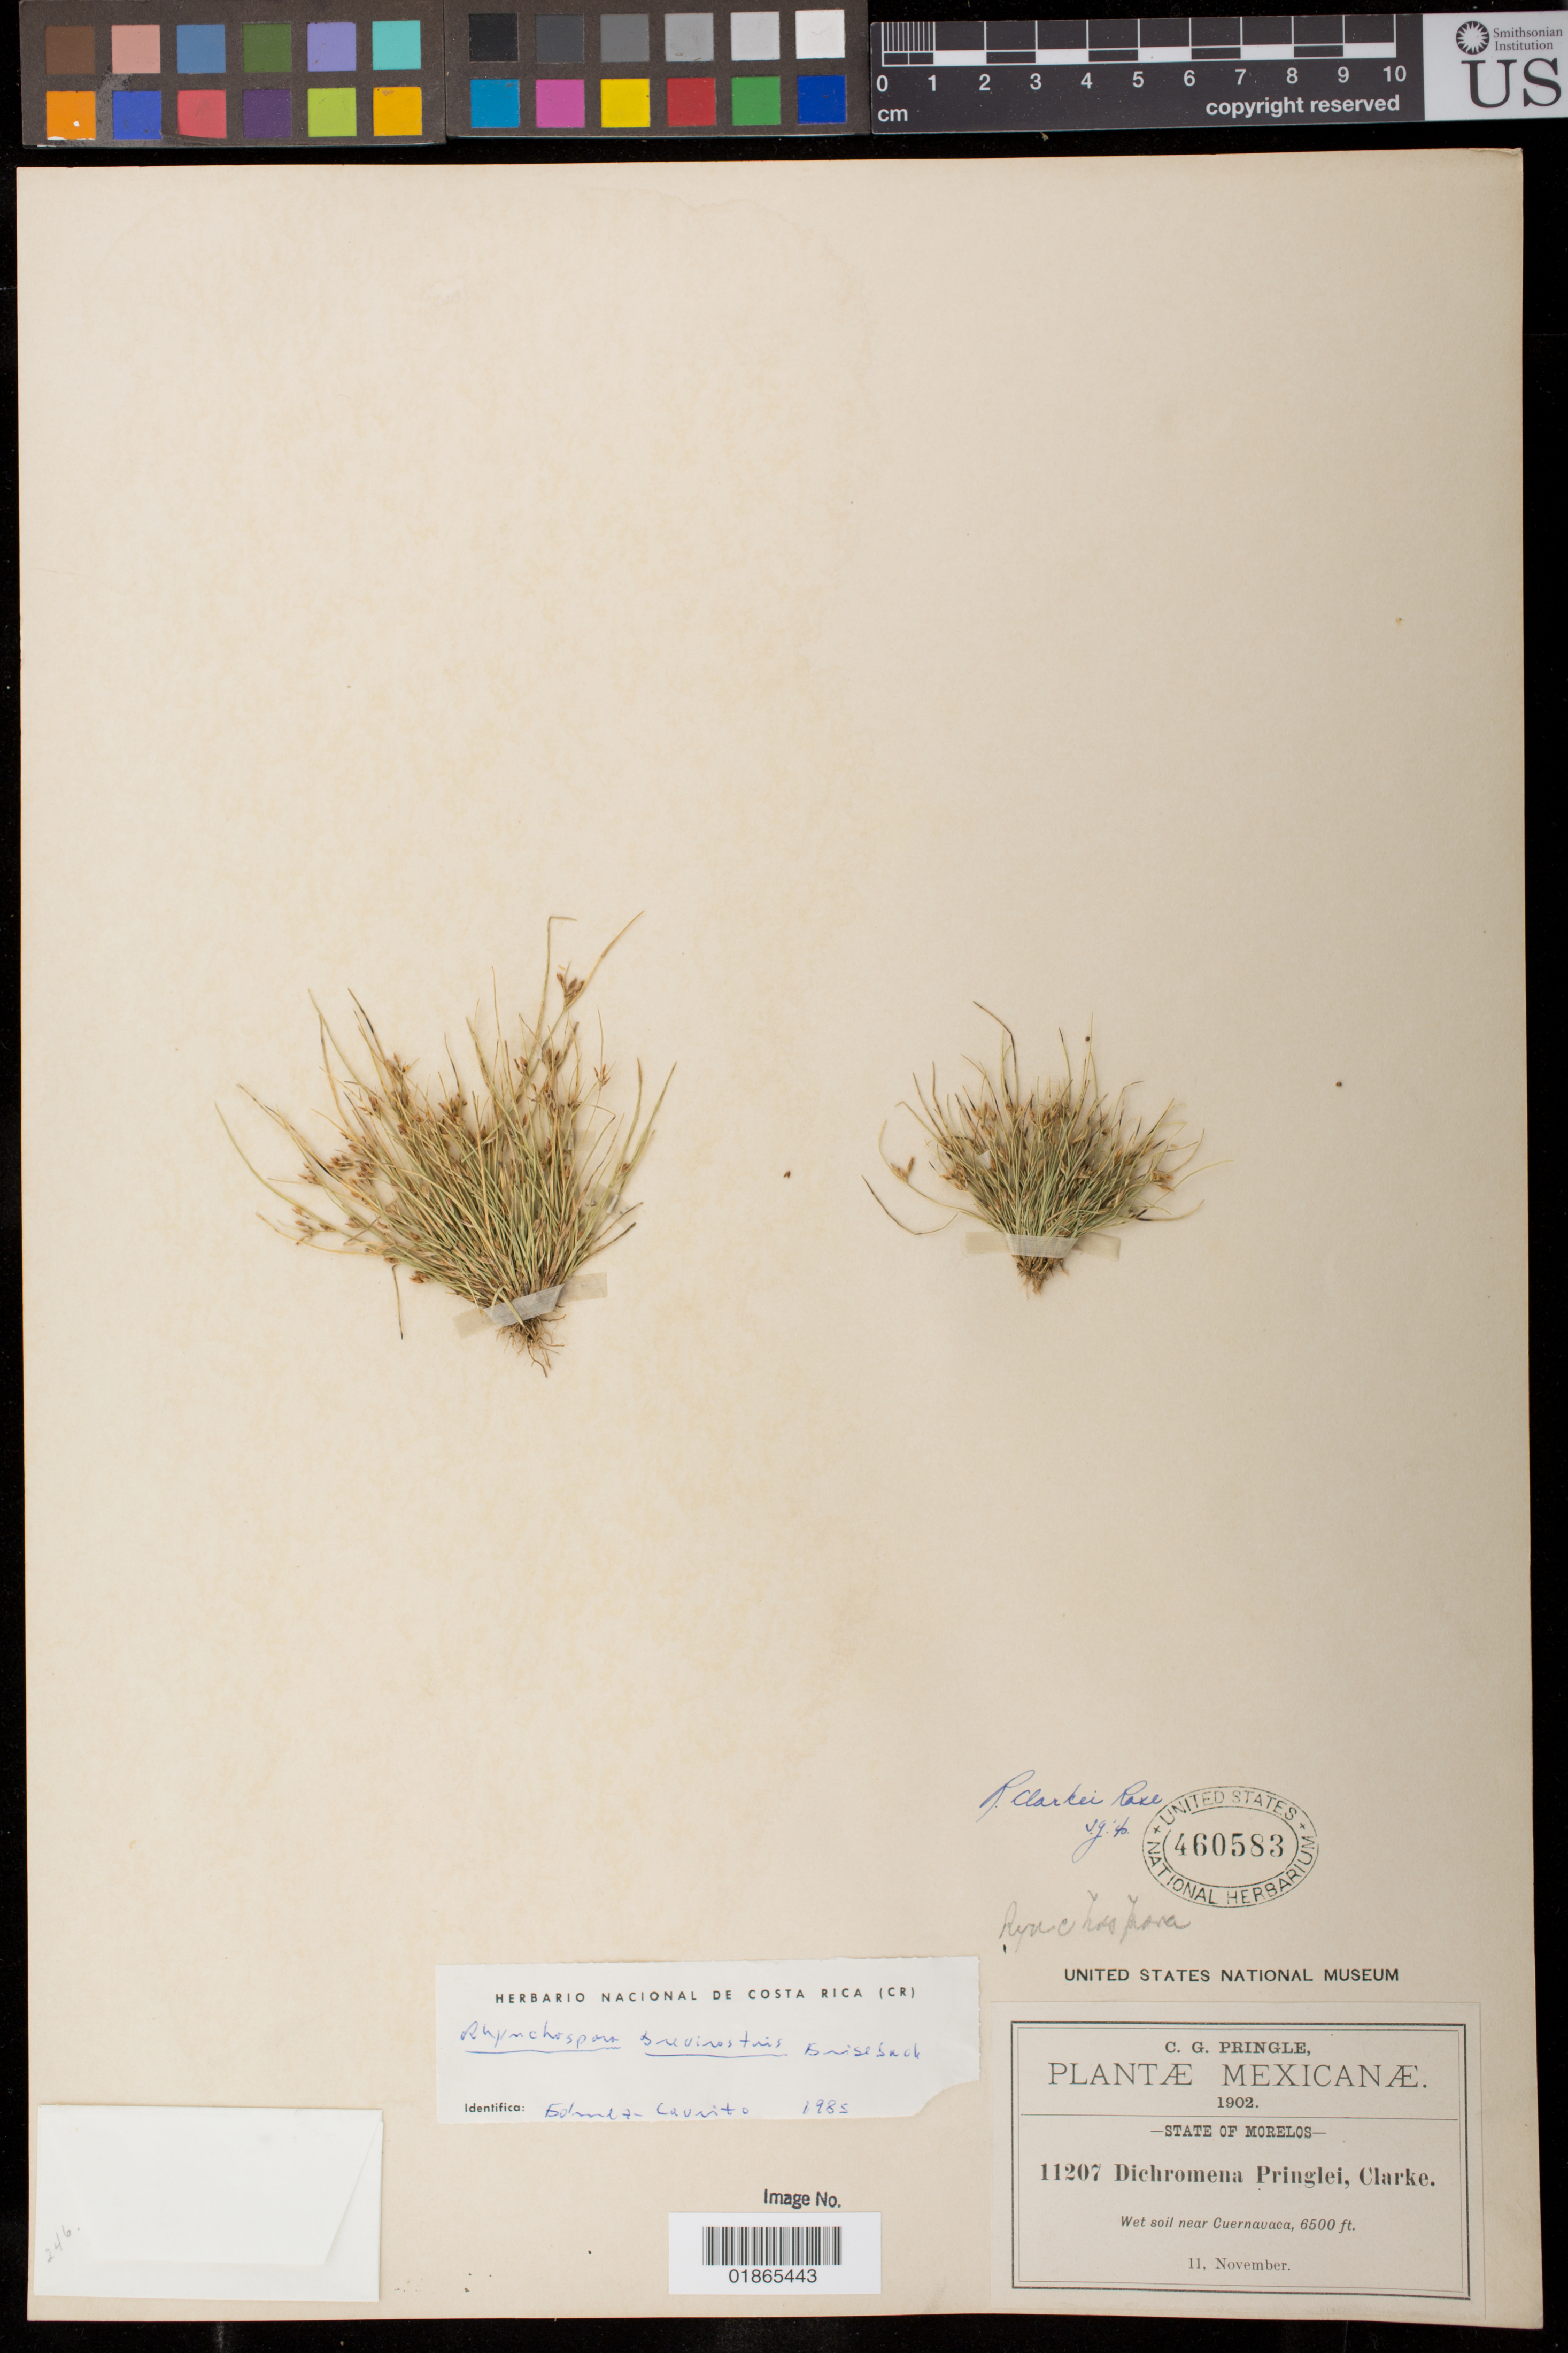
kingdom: Plantae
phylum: Tracheophyta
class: Liliopsida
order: Poales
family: Cyperaceae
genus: Rhynchospora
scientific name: Rhynchospora brevirostris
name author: Griseb.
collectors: C. G. Pringle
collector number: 11207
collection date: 1902-11-11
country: Mexico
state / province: Morelos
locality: Near Cuernavaca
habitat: Wet soil.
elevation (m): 1981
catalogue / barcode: US 460583